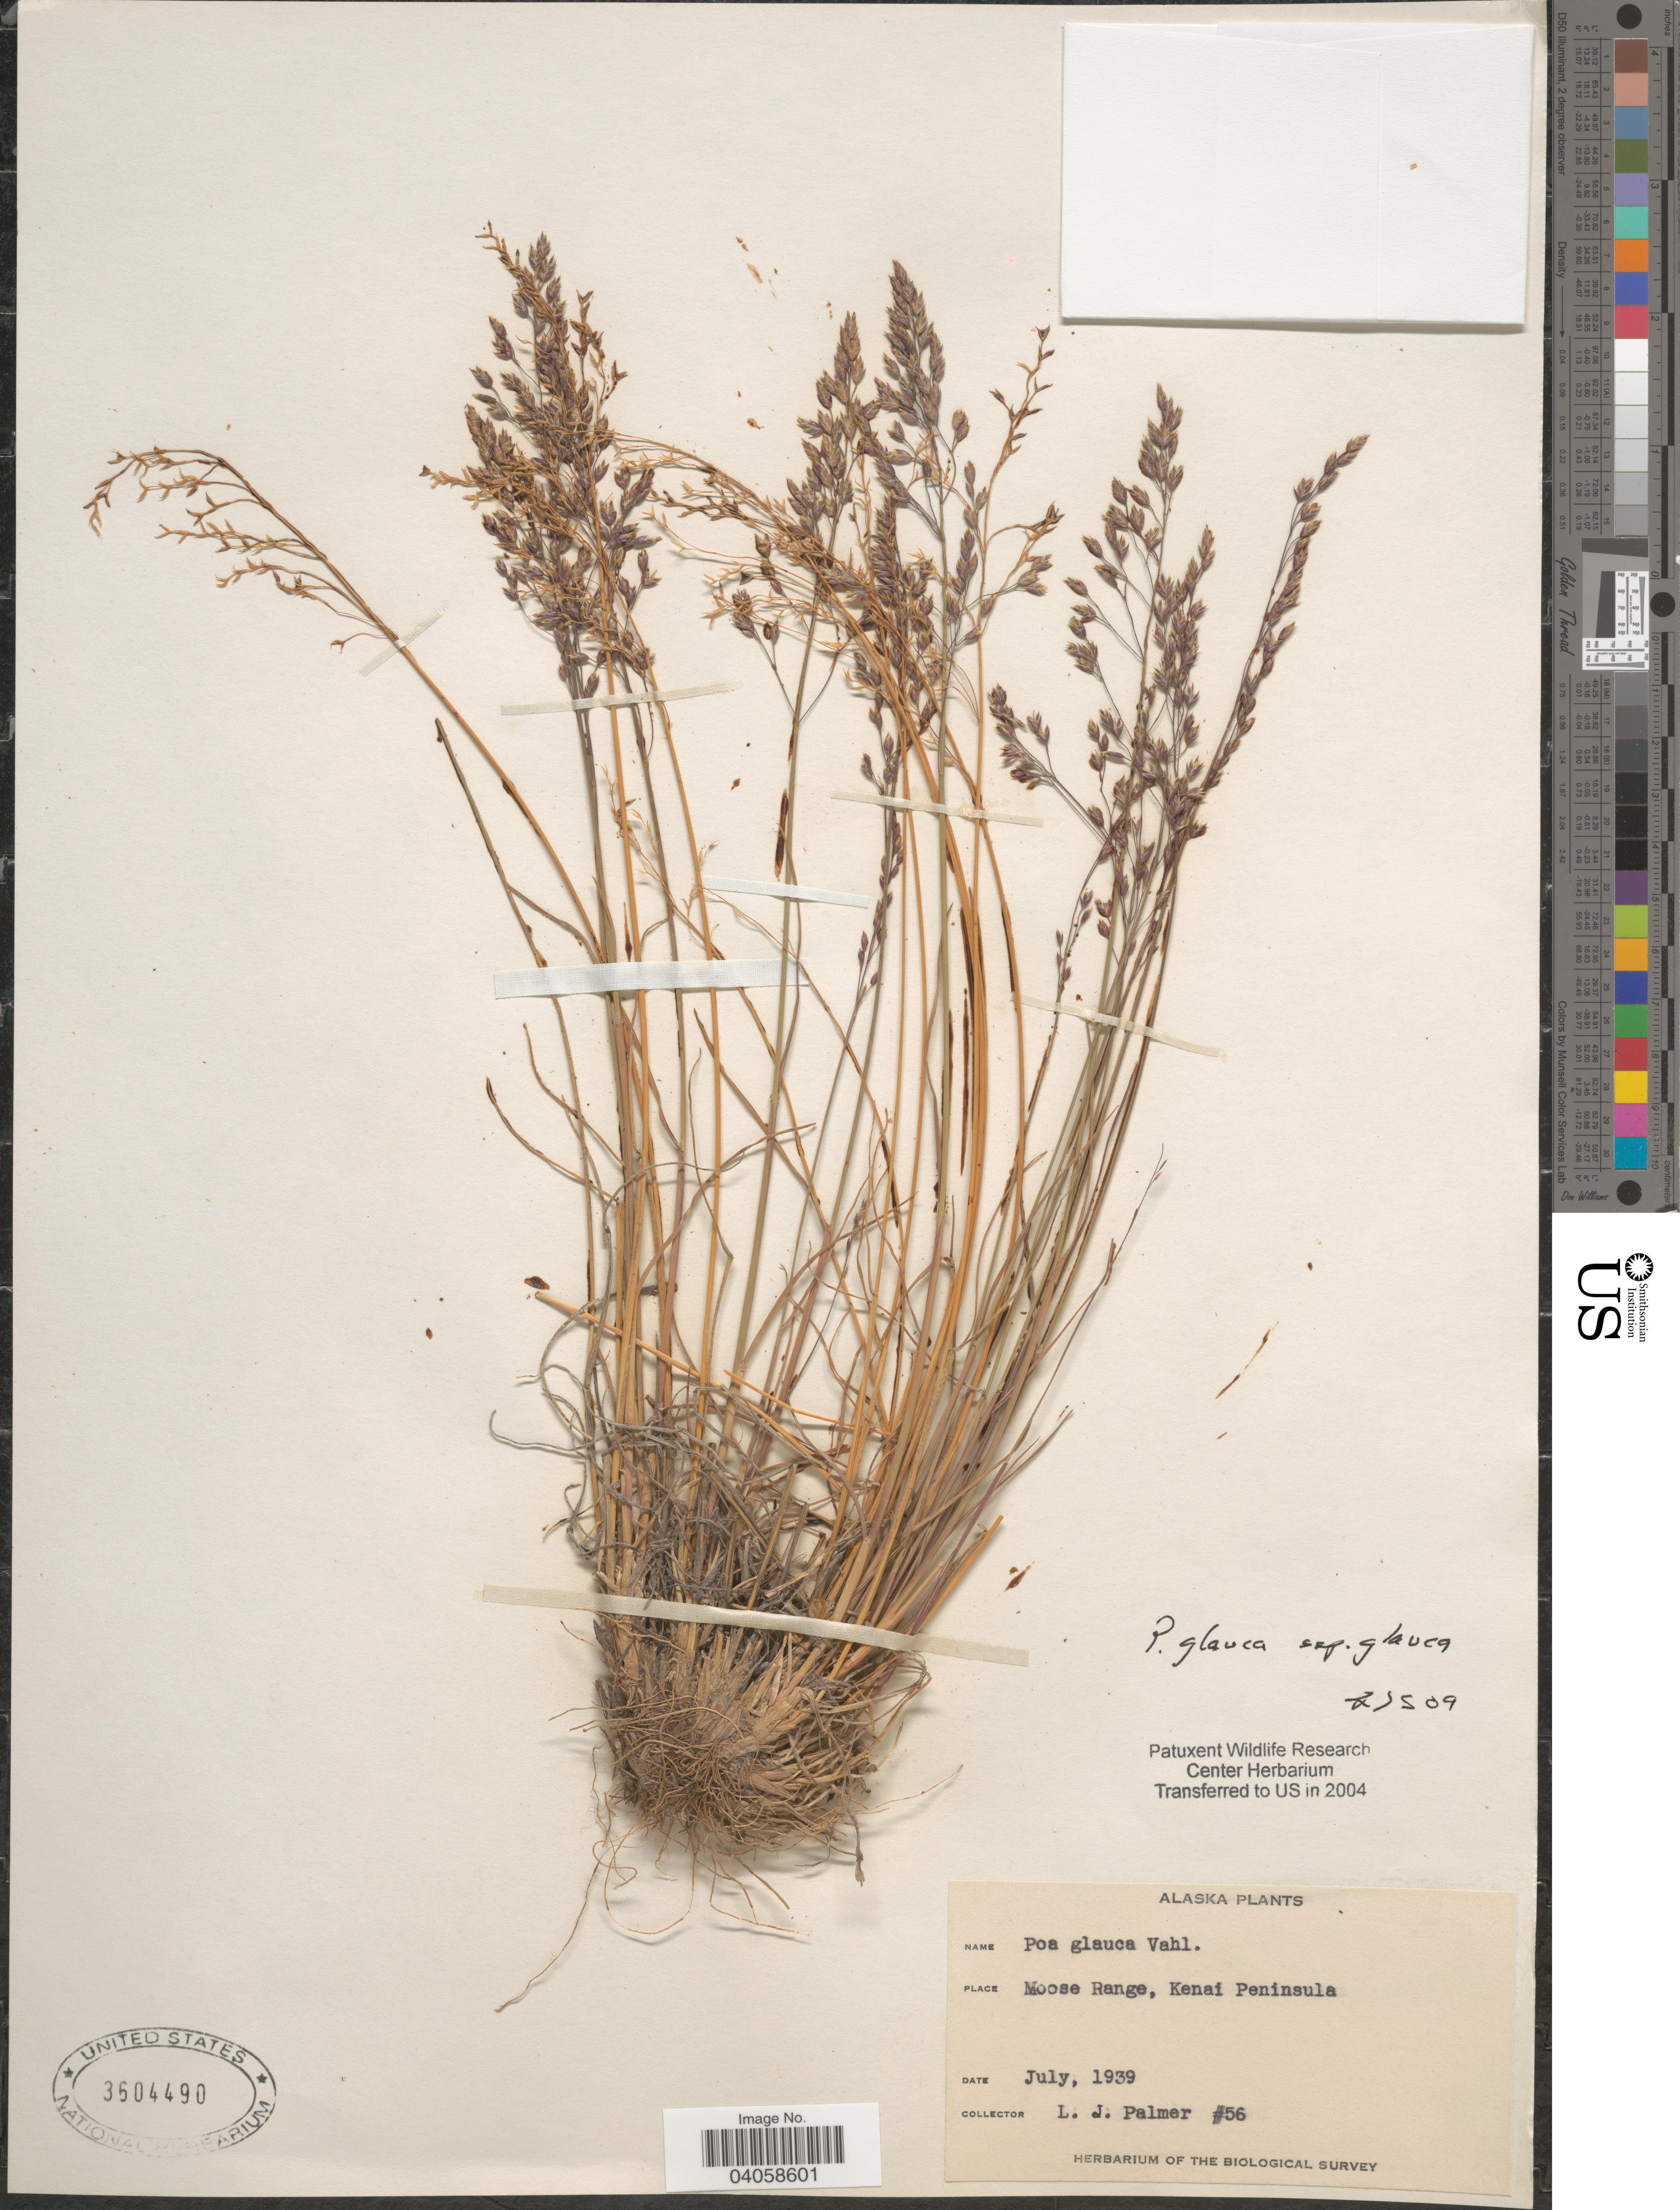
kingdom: Plantae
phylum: Tracheophyta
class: Liliopsida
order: Poales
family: Poaceae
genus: Poa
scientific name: Poa glauca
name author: Vahl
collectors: L. J. Palmer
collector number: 56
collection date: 1939-07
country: United States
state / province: Alaska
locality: Moose Range, Kenai Peninsula.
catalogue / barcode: US 3604490